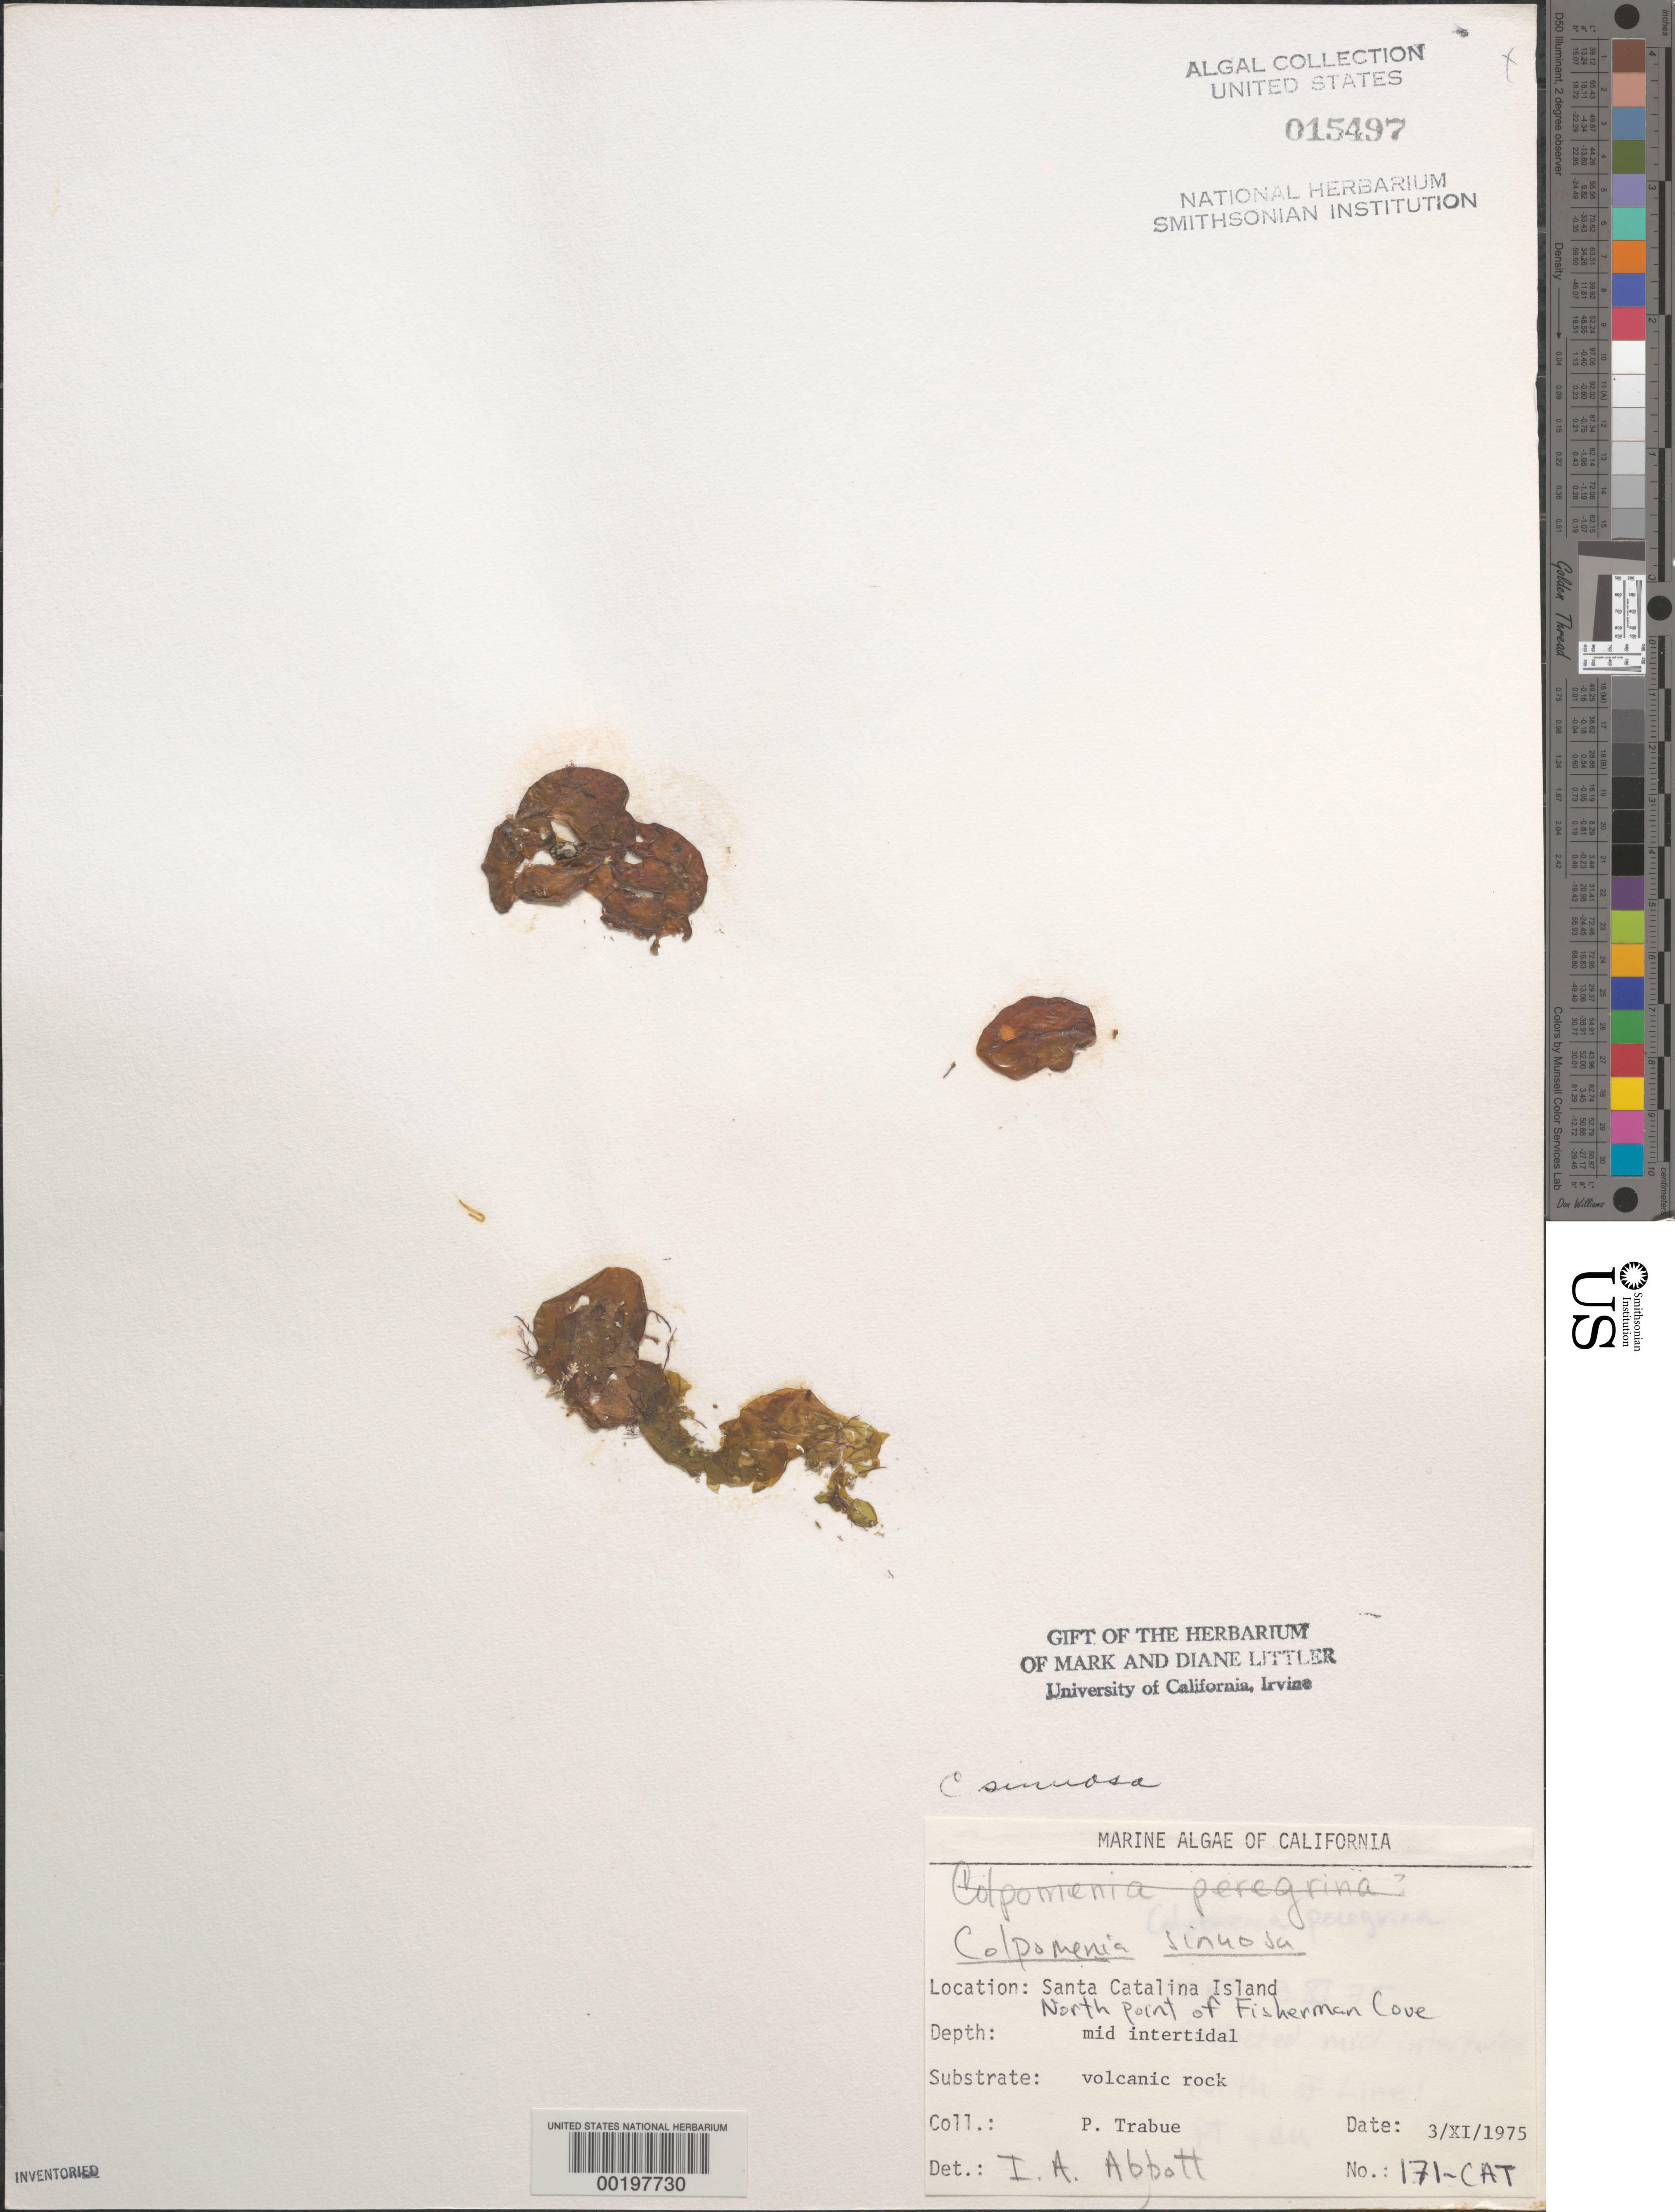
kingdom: Chromista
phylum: Ochrophyta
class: Phaeophyceae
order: Scytosiphonales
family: Scytosiphonaceae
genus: Colpomenia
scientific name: Colpomenia sinuosa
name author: (K. Mert. ex Roth) Derbes & Solier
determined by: Abbott, Isabella A.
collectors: P. J. Trabue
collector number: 171-cat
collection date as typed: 03 Nov 1975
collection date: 1975-11-03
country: United States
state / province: California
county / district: Los Angeles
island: Santa Catalina Island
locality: Fisherman Cove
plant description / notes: BLM-SOCALBIGHT Rocky Intertidal Survey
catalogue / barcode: US 15497